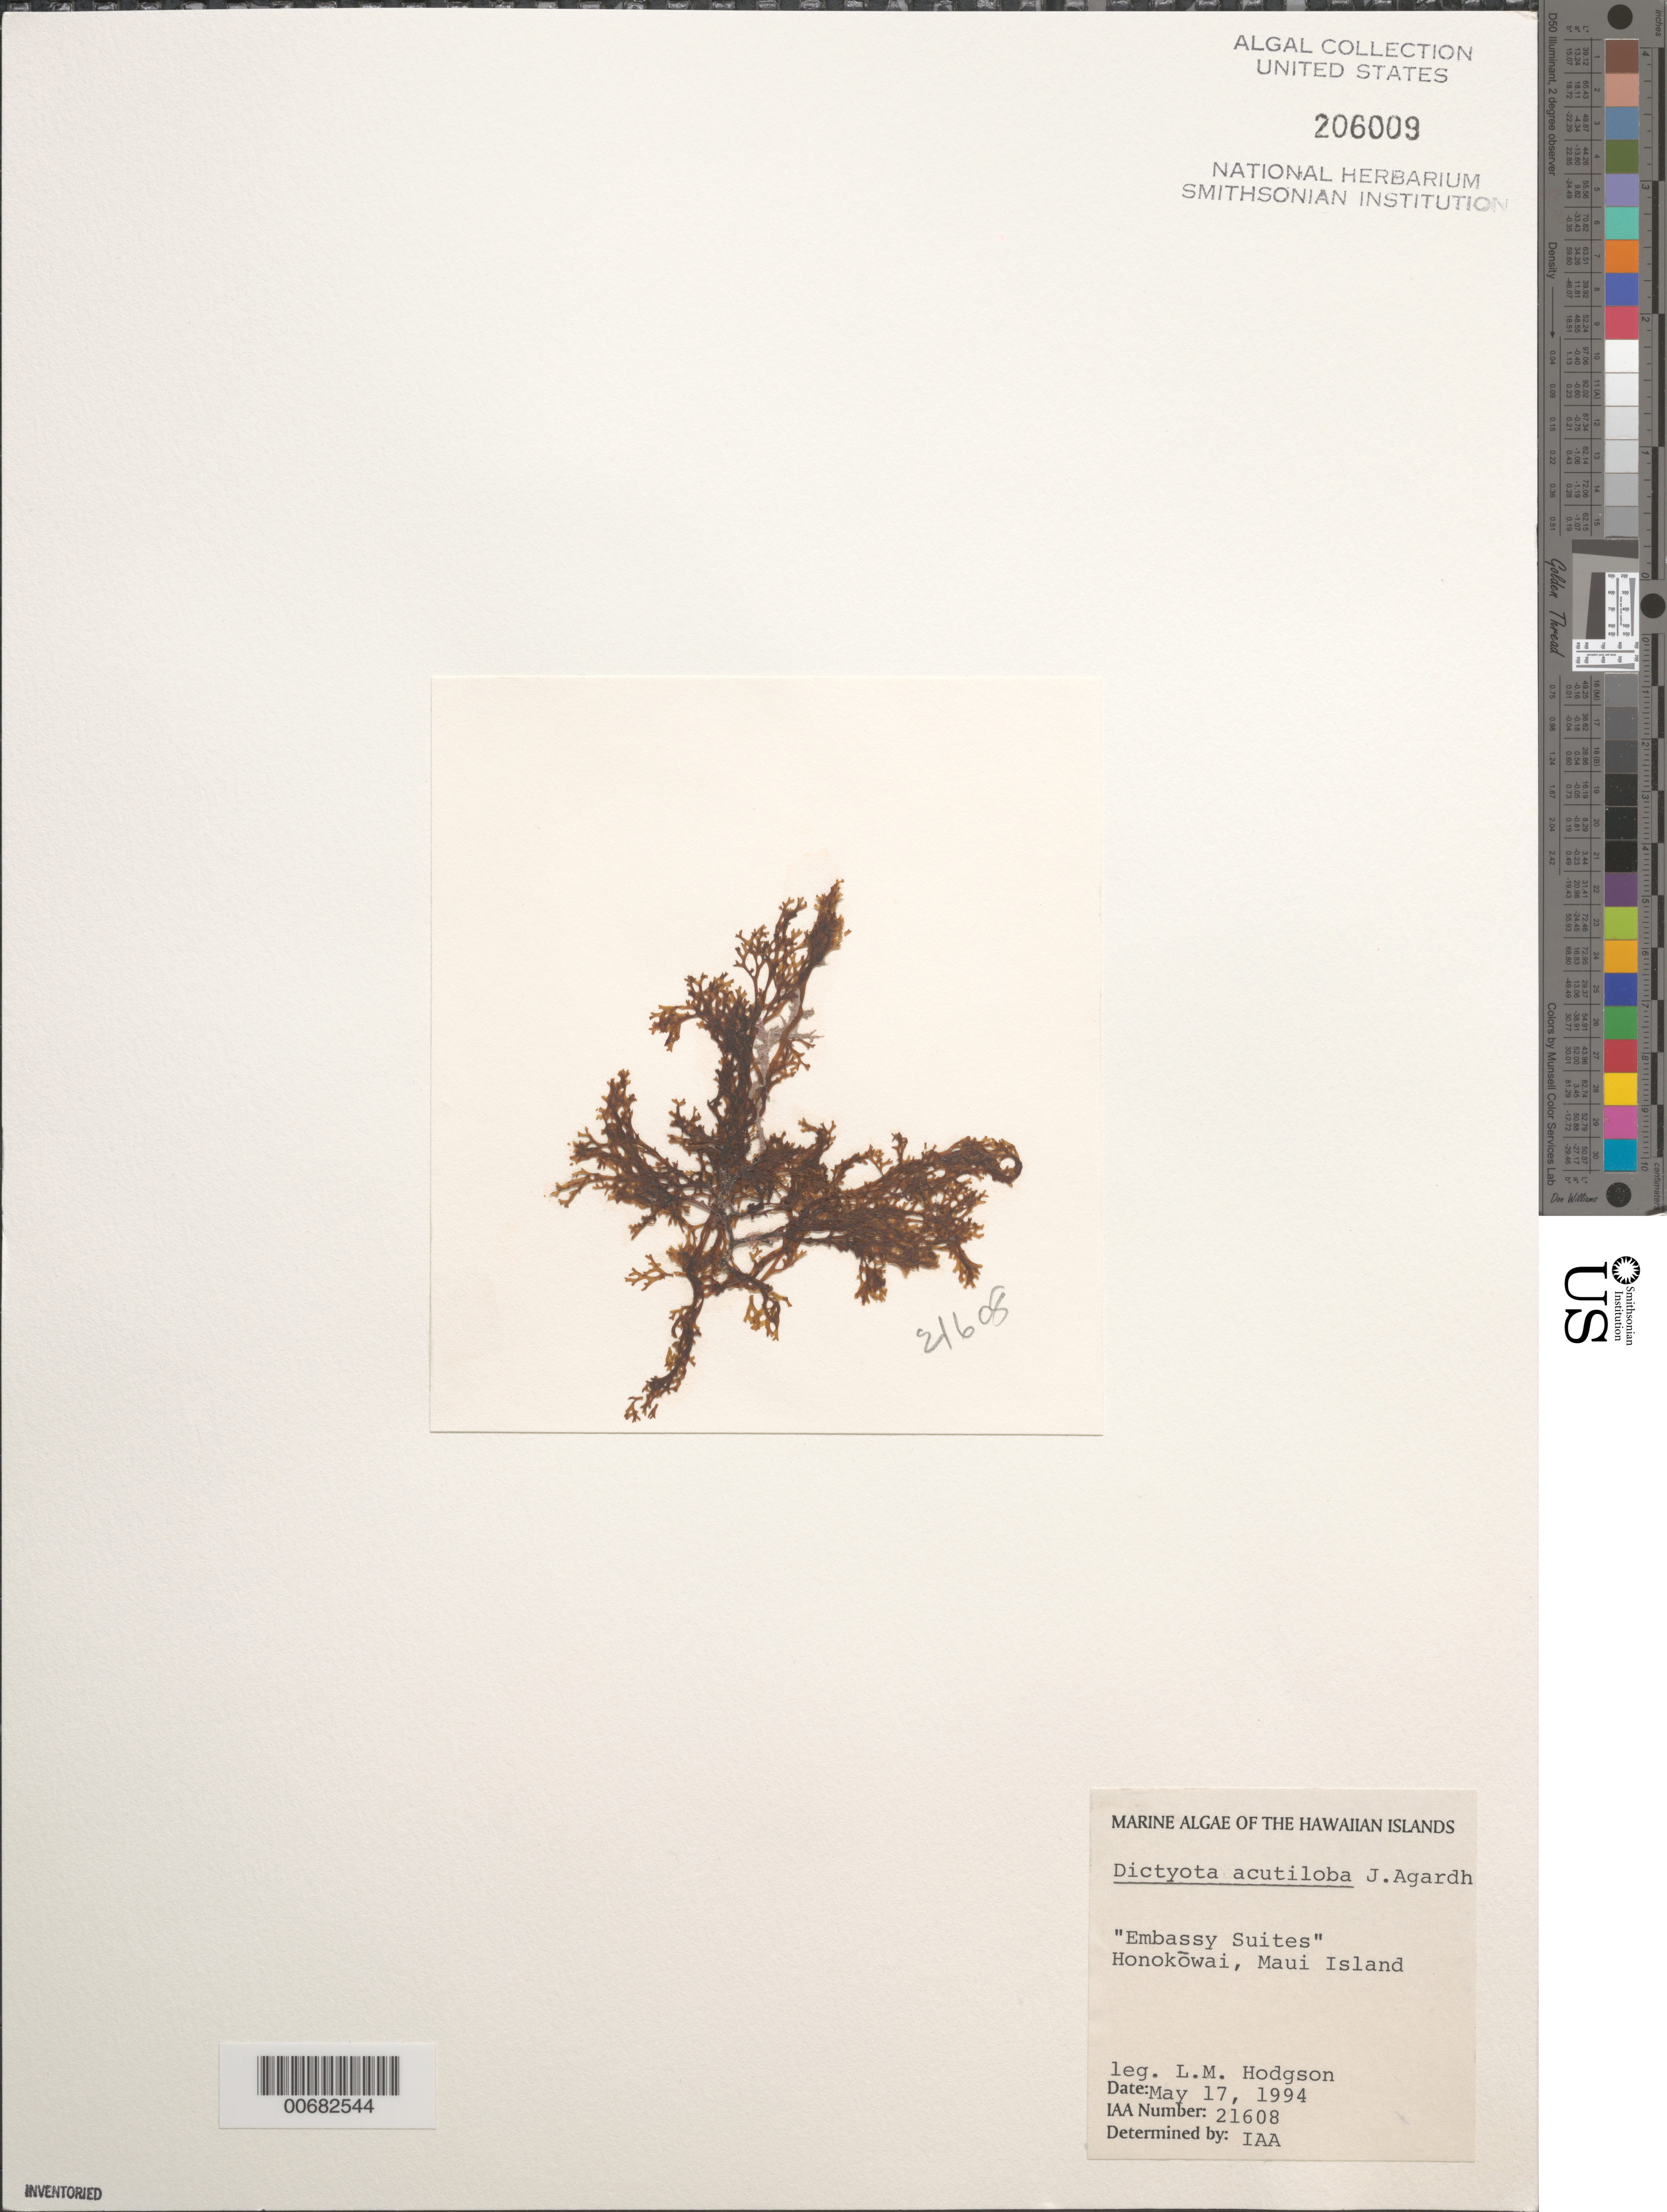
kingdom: Chromista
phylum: Ochrophyta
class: Phaeophyceae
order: Dictyotales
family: Dictyotaceae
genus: Dictyota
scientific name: Dictyota acutiloba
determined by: Abbott, Isabella A.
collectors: L. M. Hodgson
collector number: IAA 21608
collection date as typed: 17 May 1994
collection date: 1994-05-17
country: United States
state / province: Hawaii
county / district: Maui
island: Maui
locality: Honokowai, Embassy Suites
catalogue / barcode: US 206009